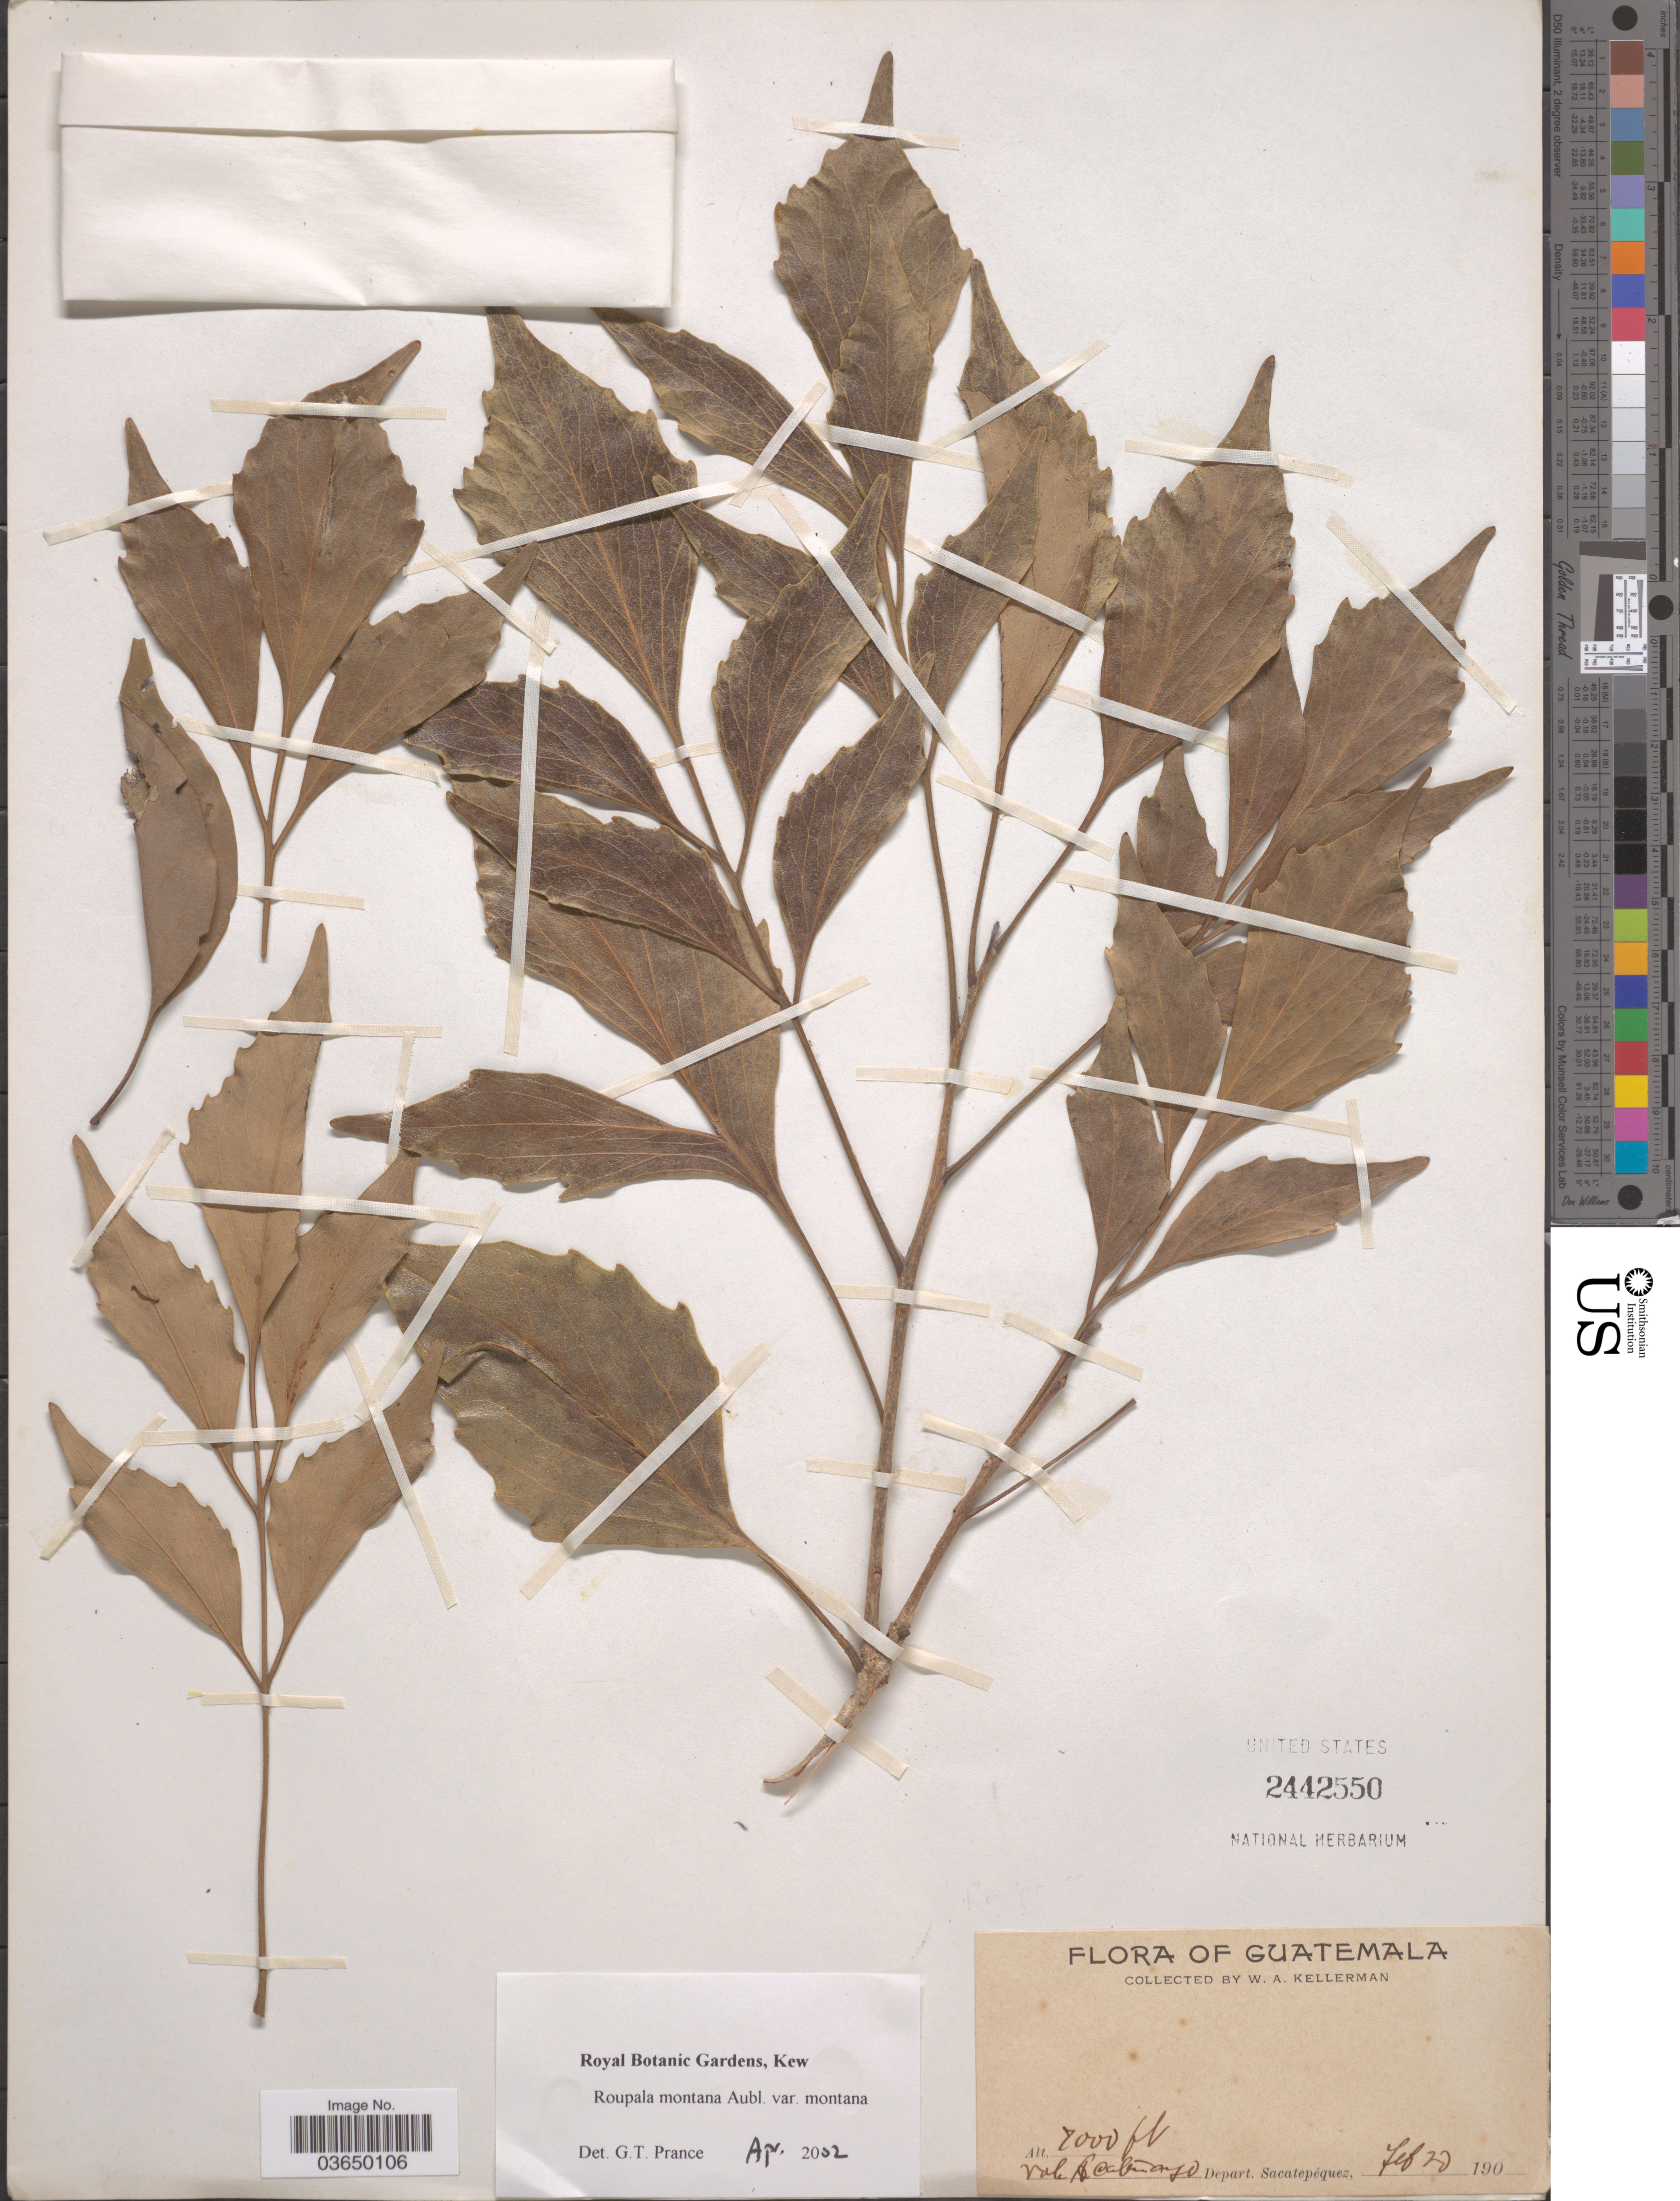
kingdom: Plantae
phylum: Tracheophyta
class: Magnoliopsida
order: Proteales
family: Proteaceae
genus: Roupala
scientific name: Roupala montana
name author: Aubl.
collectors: W. Kellerman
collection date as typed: feb 20 190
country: Guatemala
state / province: Sacatepequez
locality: Volc Acatenango Depart. Sacatepéquez.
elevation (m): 2134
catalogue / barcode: US 2442550